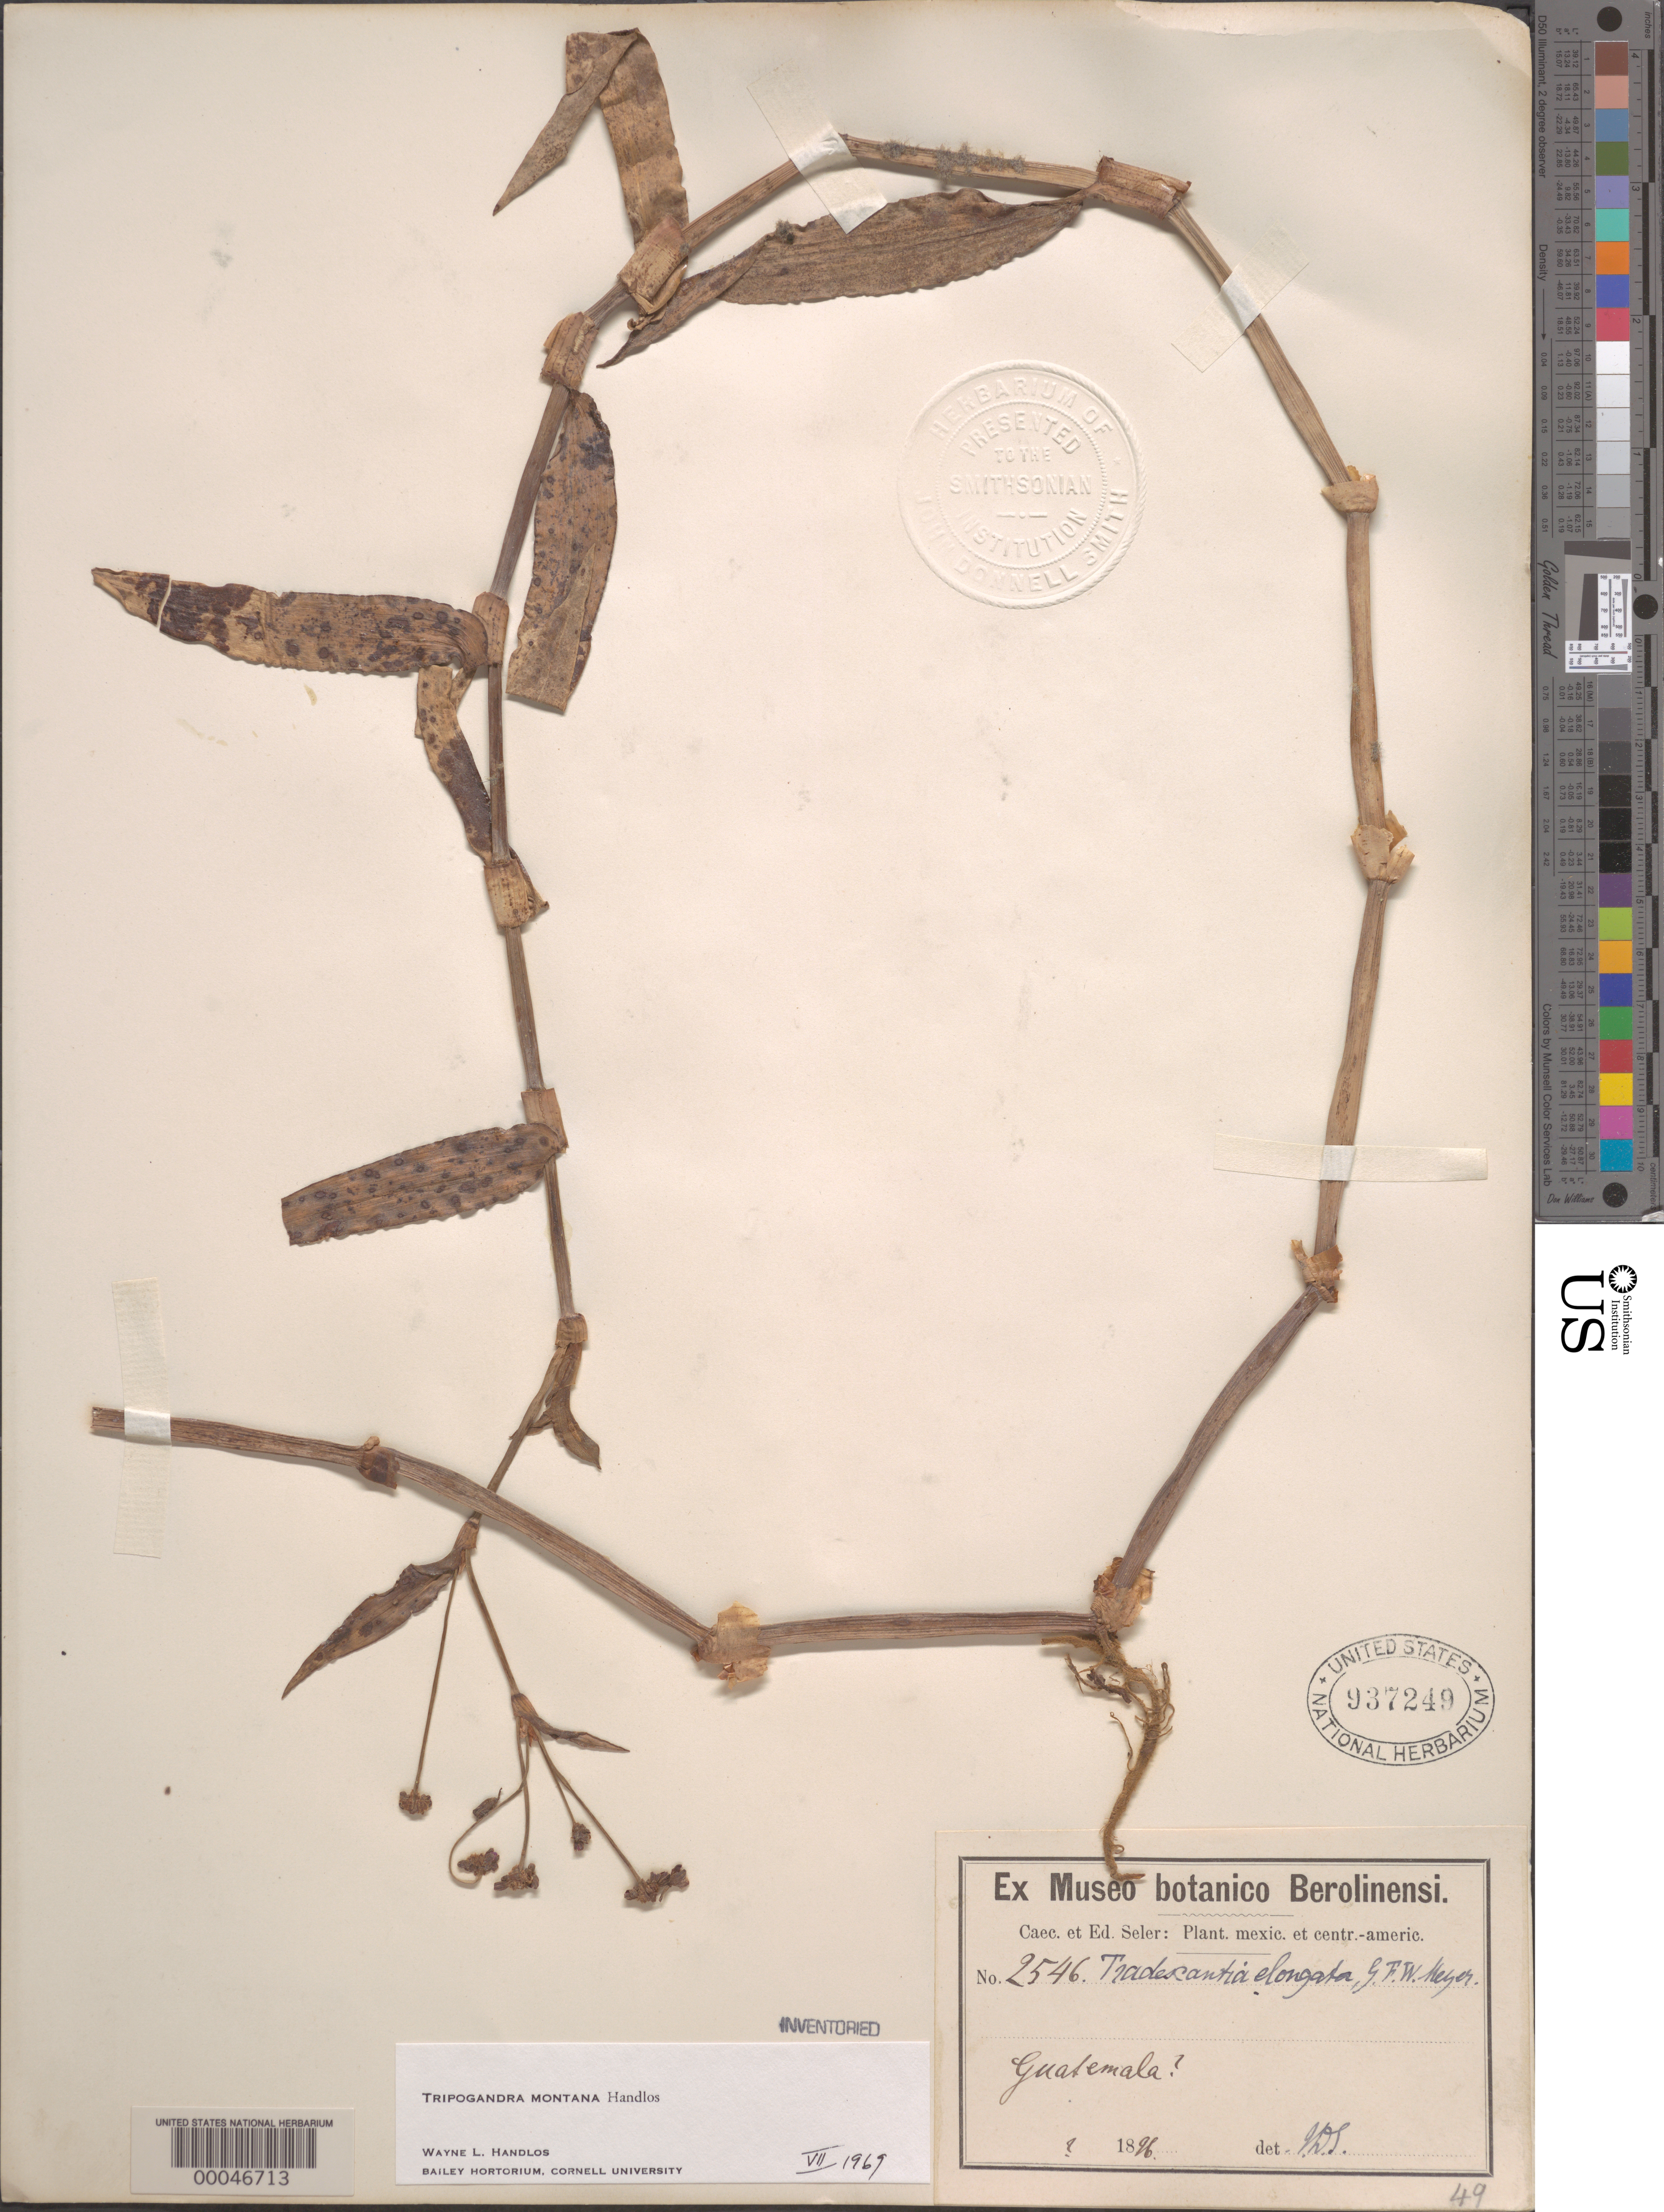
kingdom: Plantae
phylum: Tracheophyta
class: Liliopsida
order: Commelinales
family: Commelinaceae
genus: Tripogandra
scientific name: Tripogandra montana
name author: Handlos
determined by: Handlos, W. L.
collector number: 2546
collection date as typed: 1896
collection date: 1896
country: Guatemala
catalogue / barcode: US 937249